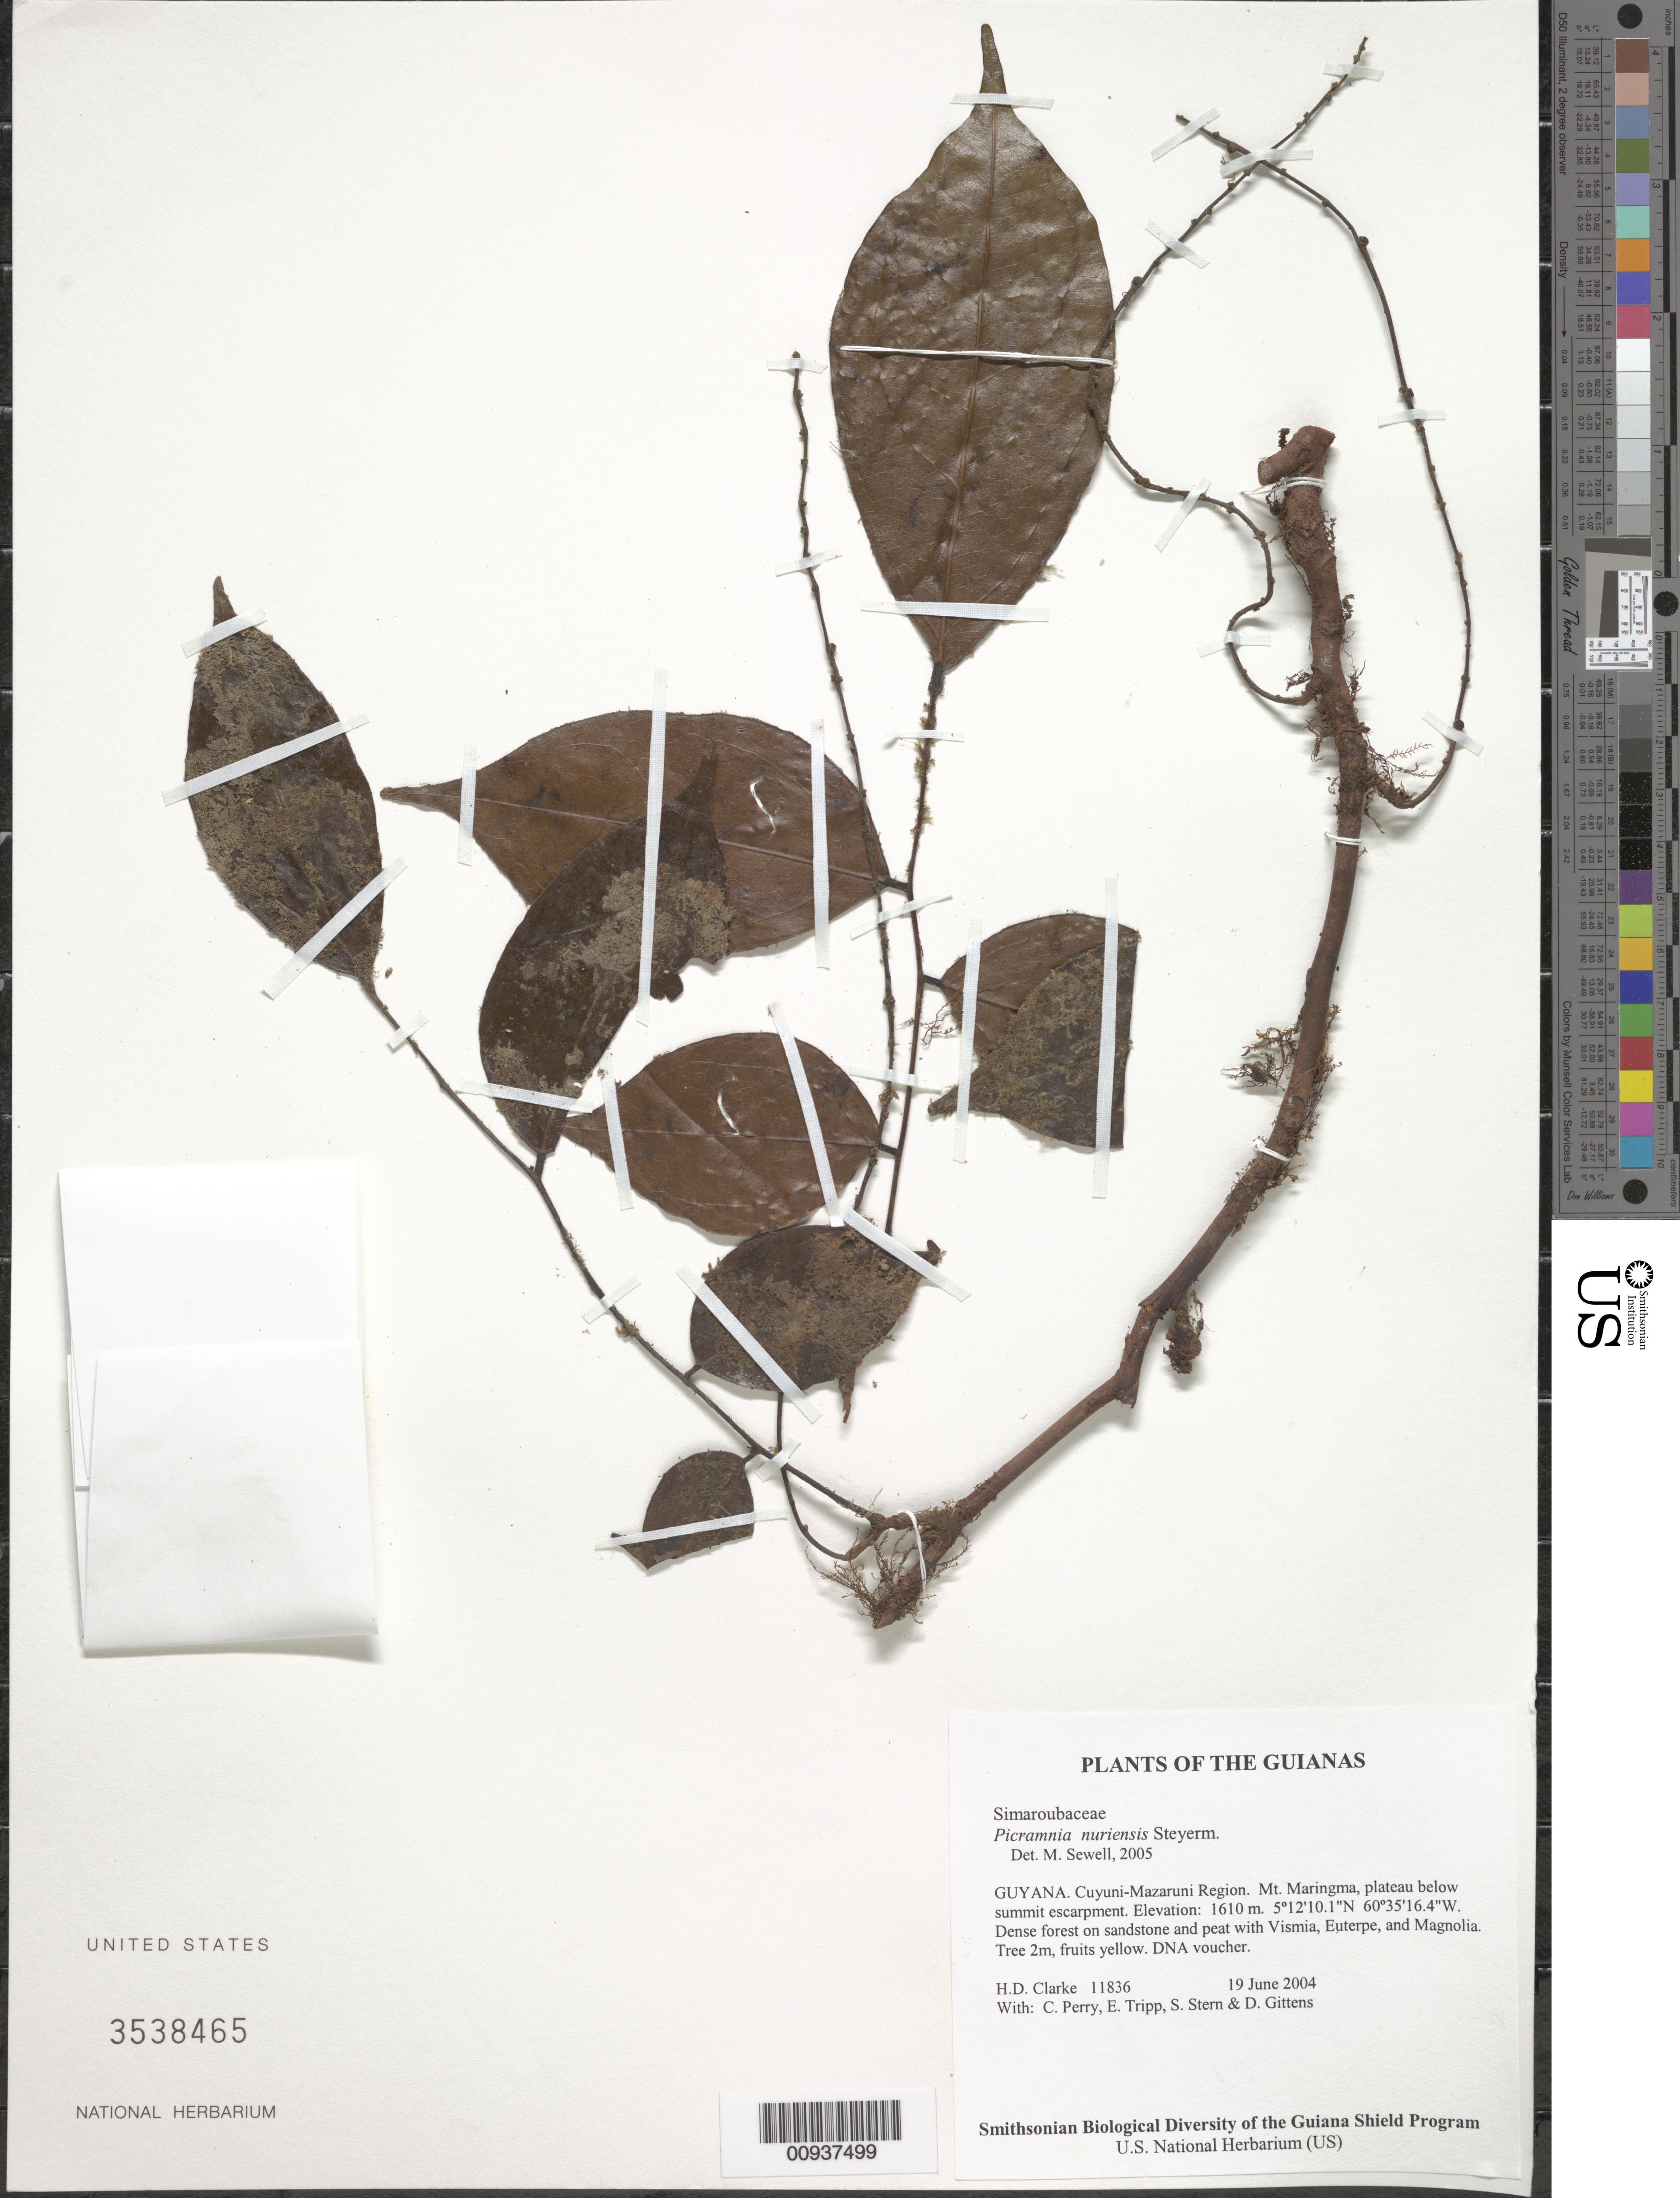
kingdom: Plantae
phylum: Tracheophyta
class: Magnoliopsida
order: Picramniales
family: Picramniaceae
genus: Picramnia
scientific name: Picramnia nuriensis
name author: Steyerm.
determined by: Sewell, M.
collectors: H. D. Clarke, C. Perry, E. Tripp, S. R. Stern & D. Gittens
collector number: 11836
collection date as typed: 19 June 2004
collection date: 2004-06-19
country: Guyana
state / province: Cuyuni-Mazaruni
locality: Mt. Maringma, plateau below summit escarpment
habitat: Dense forest on sandstone and peat with Vismia, Euterpe, and Magnolia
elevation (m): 1610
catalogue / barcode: US 3538465